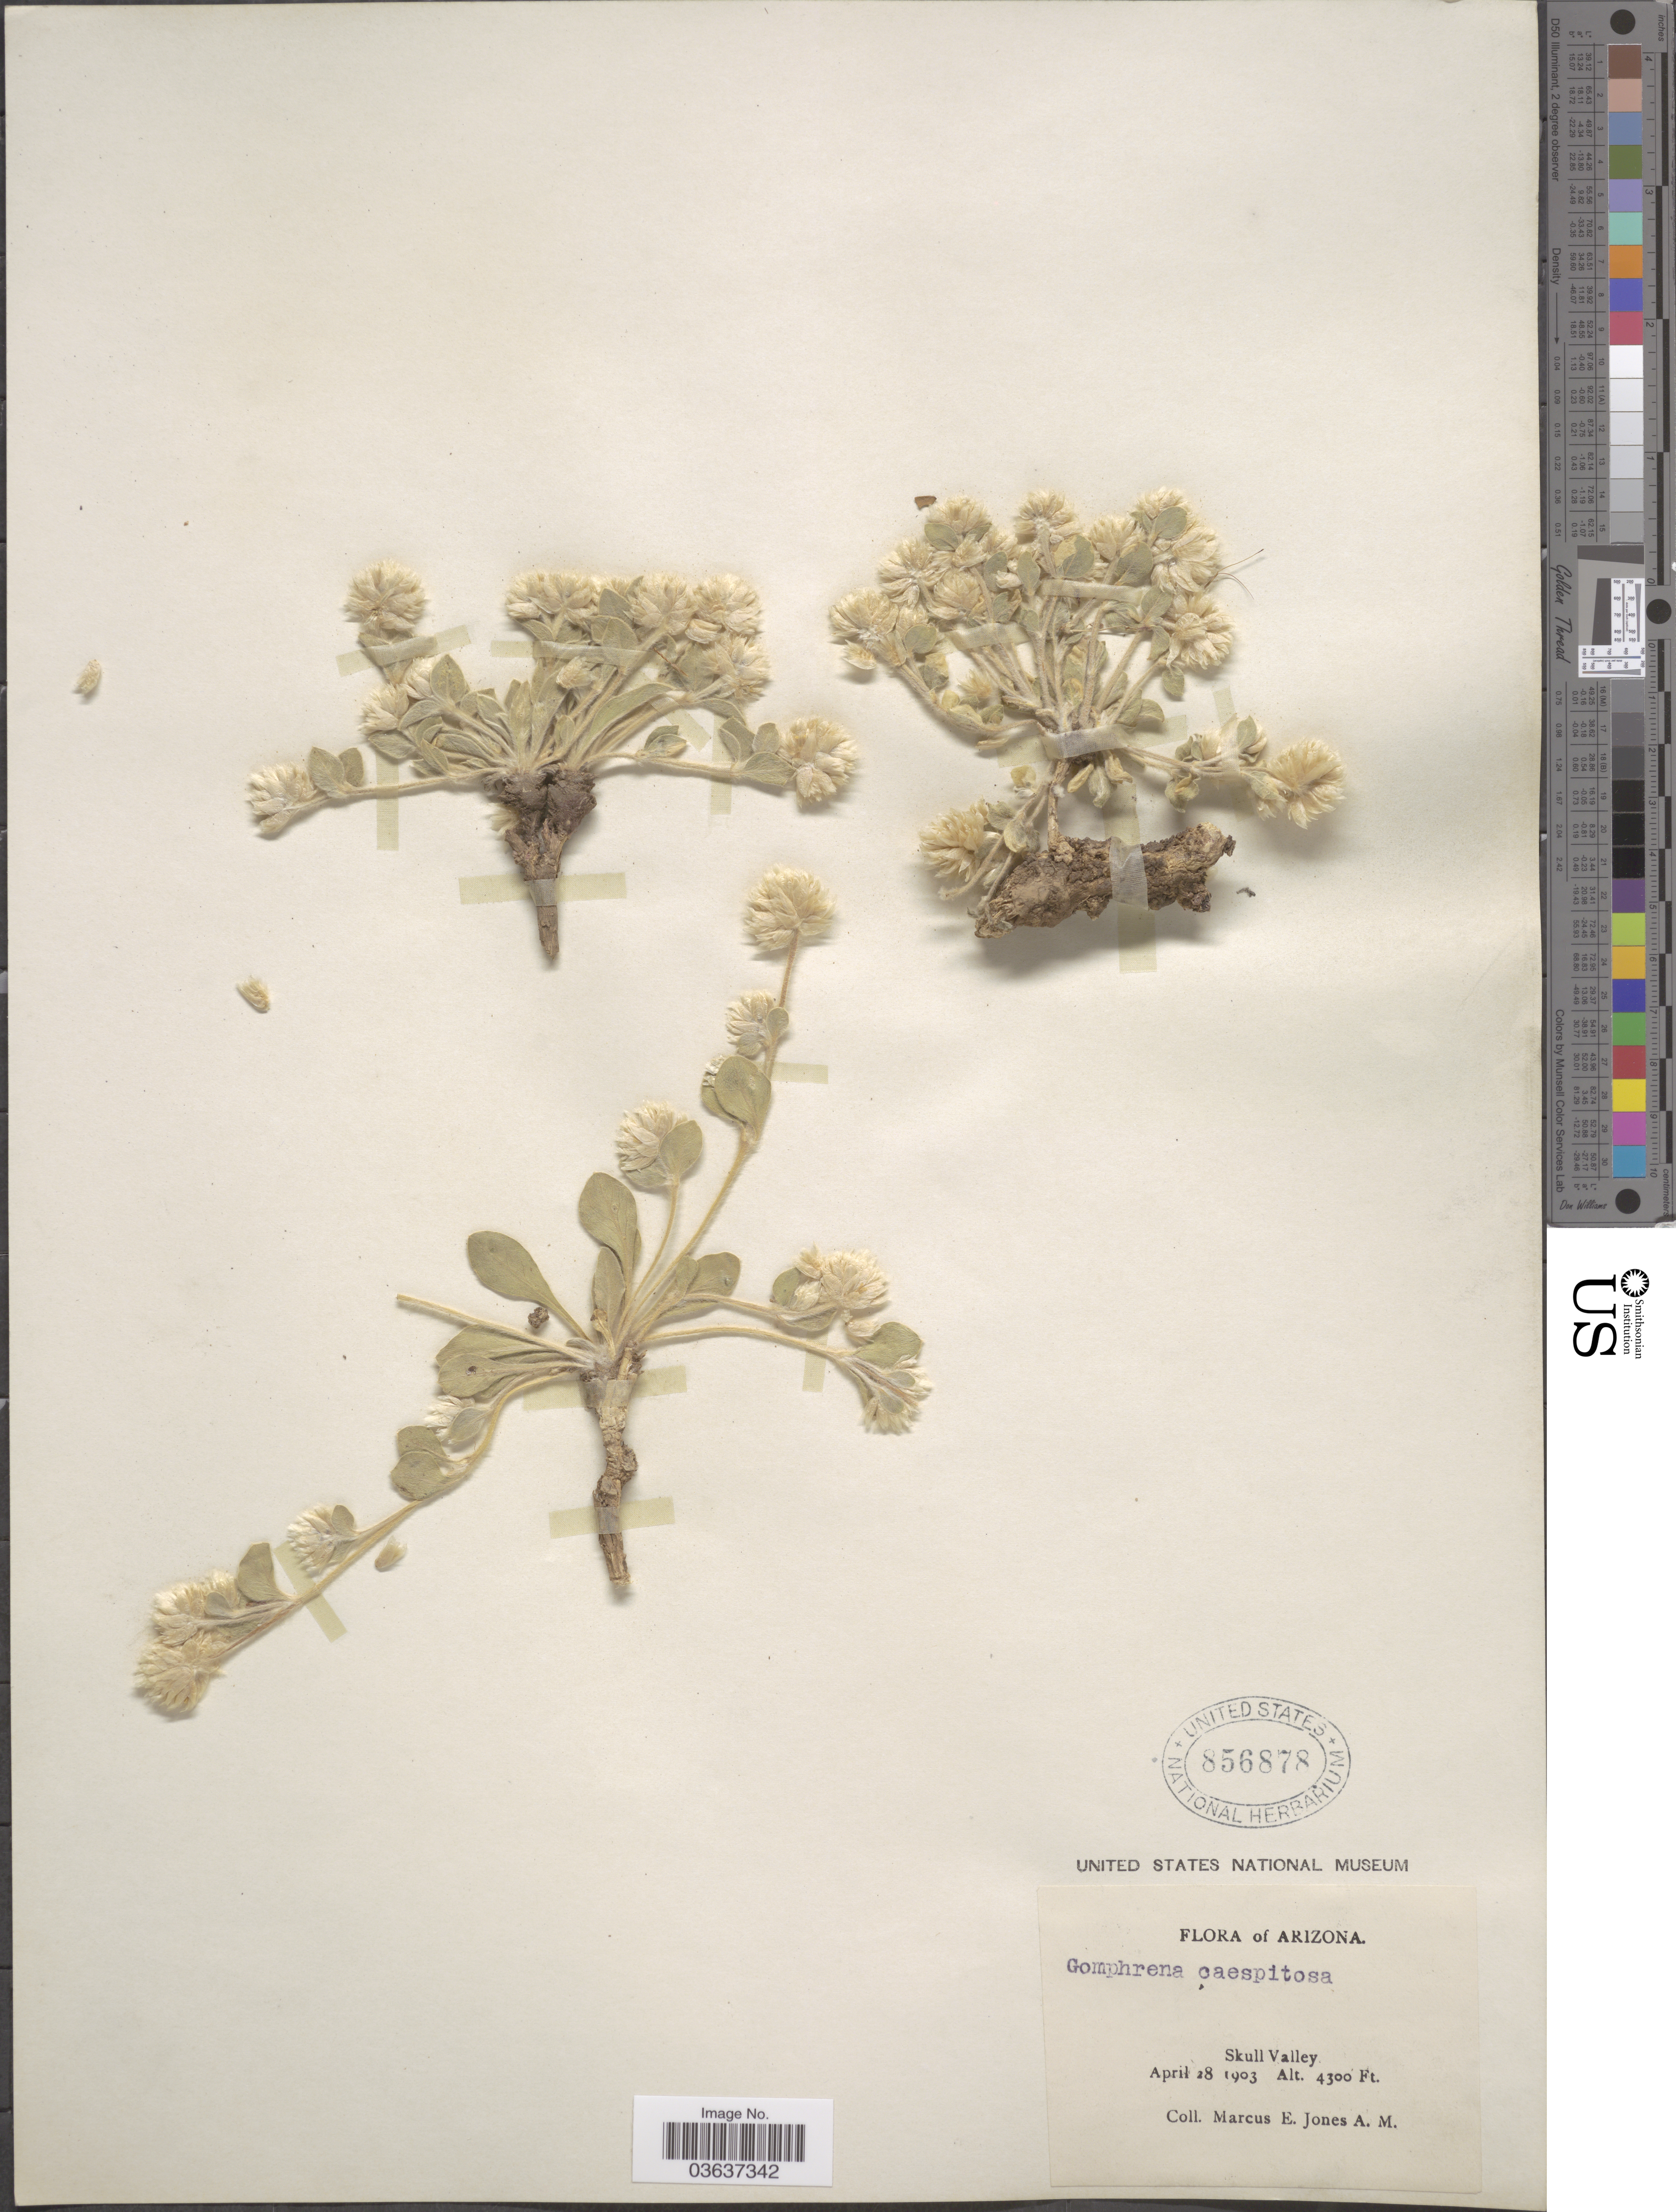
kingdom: Plantae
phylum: Tracheophyta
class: Magnoliopsida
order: Caryophyllales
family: Amaranthaceae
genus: Gomphrena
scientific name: Gomphrena caespitosa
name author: Torr. in Emory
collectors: M. E. Jones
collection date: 1903-04-28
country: United States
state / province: Arizona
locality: Skull Valley.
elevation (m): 1311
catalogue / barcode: US 856878